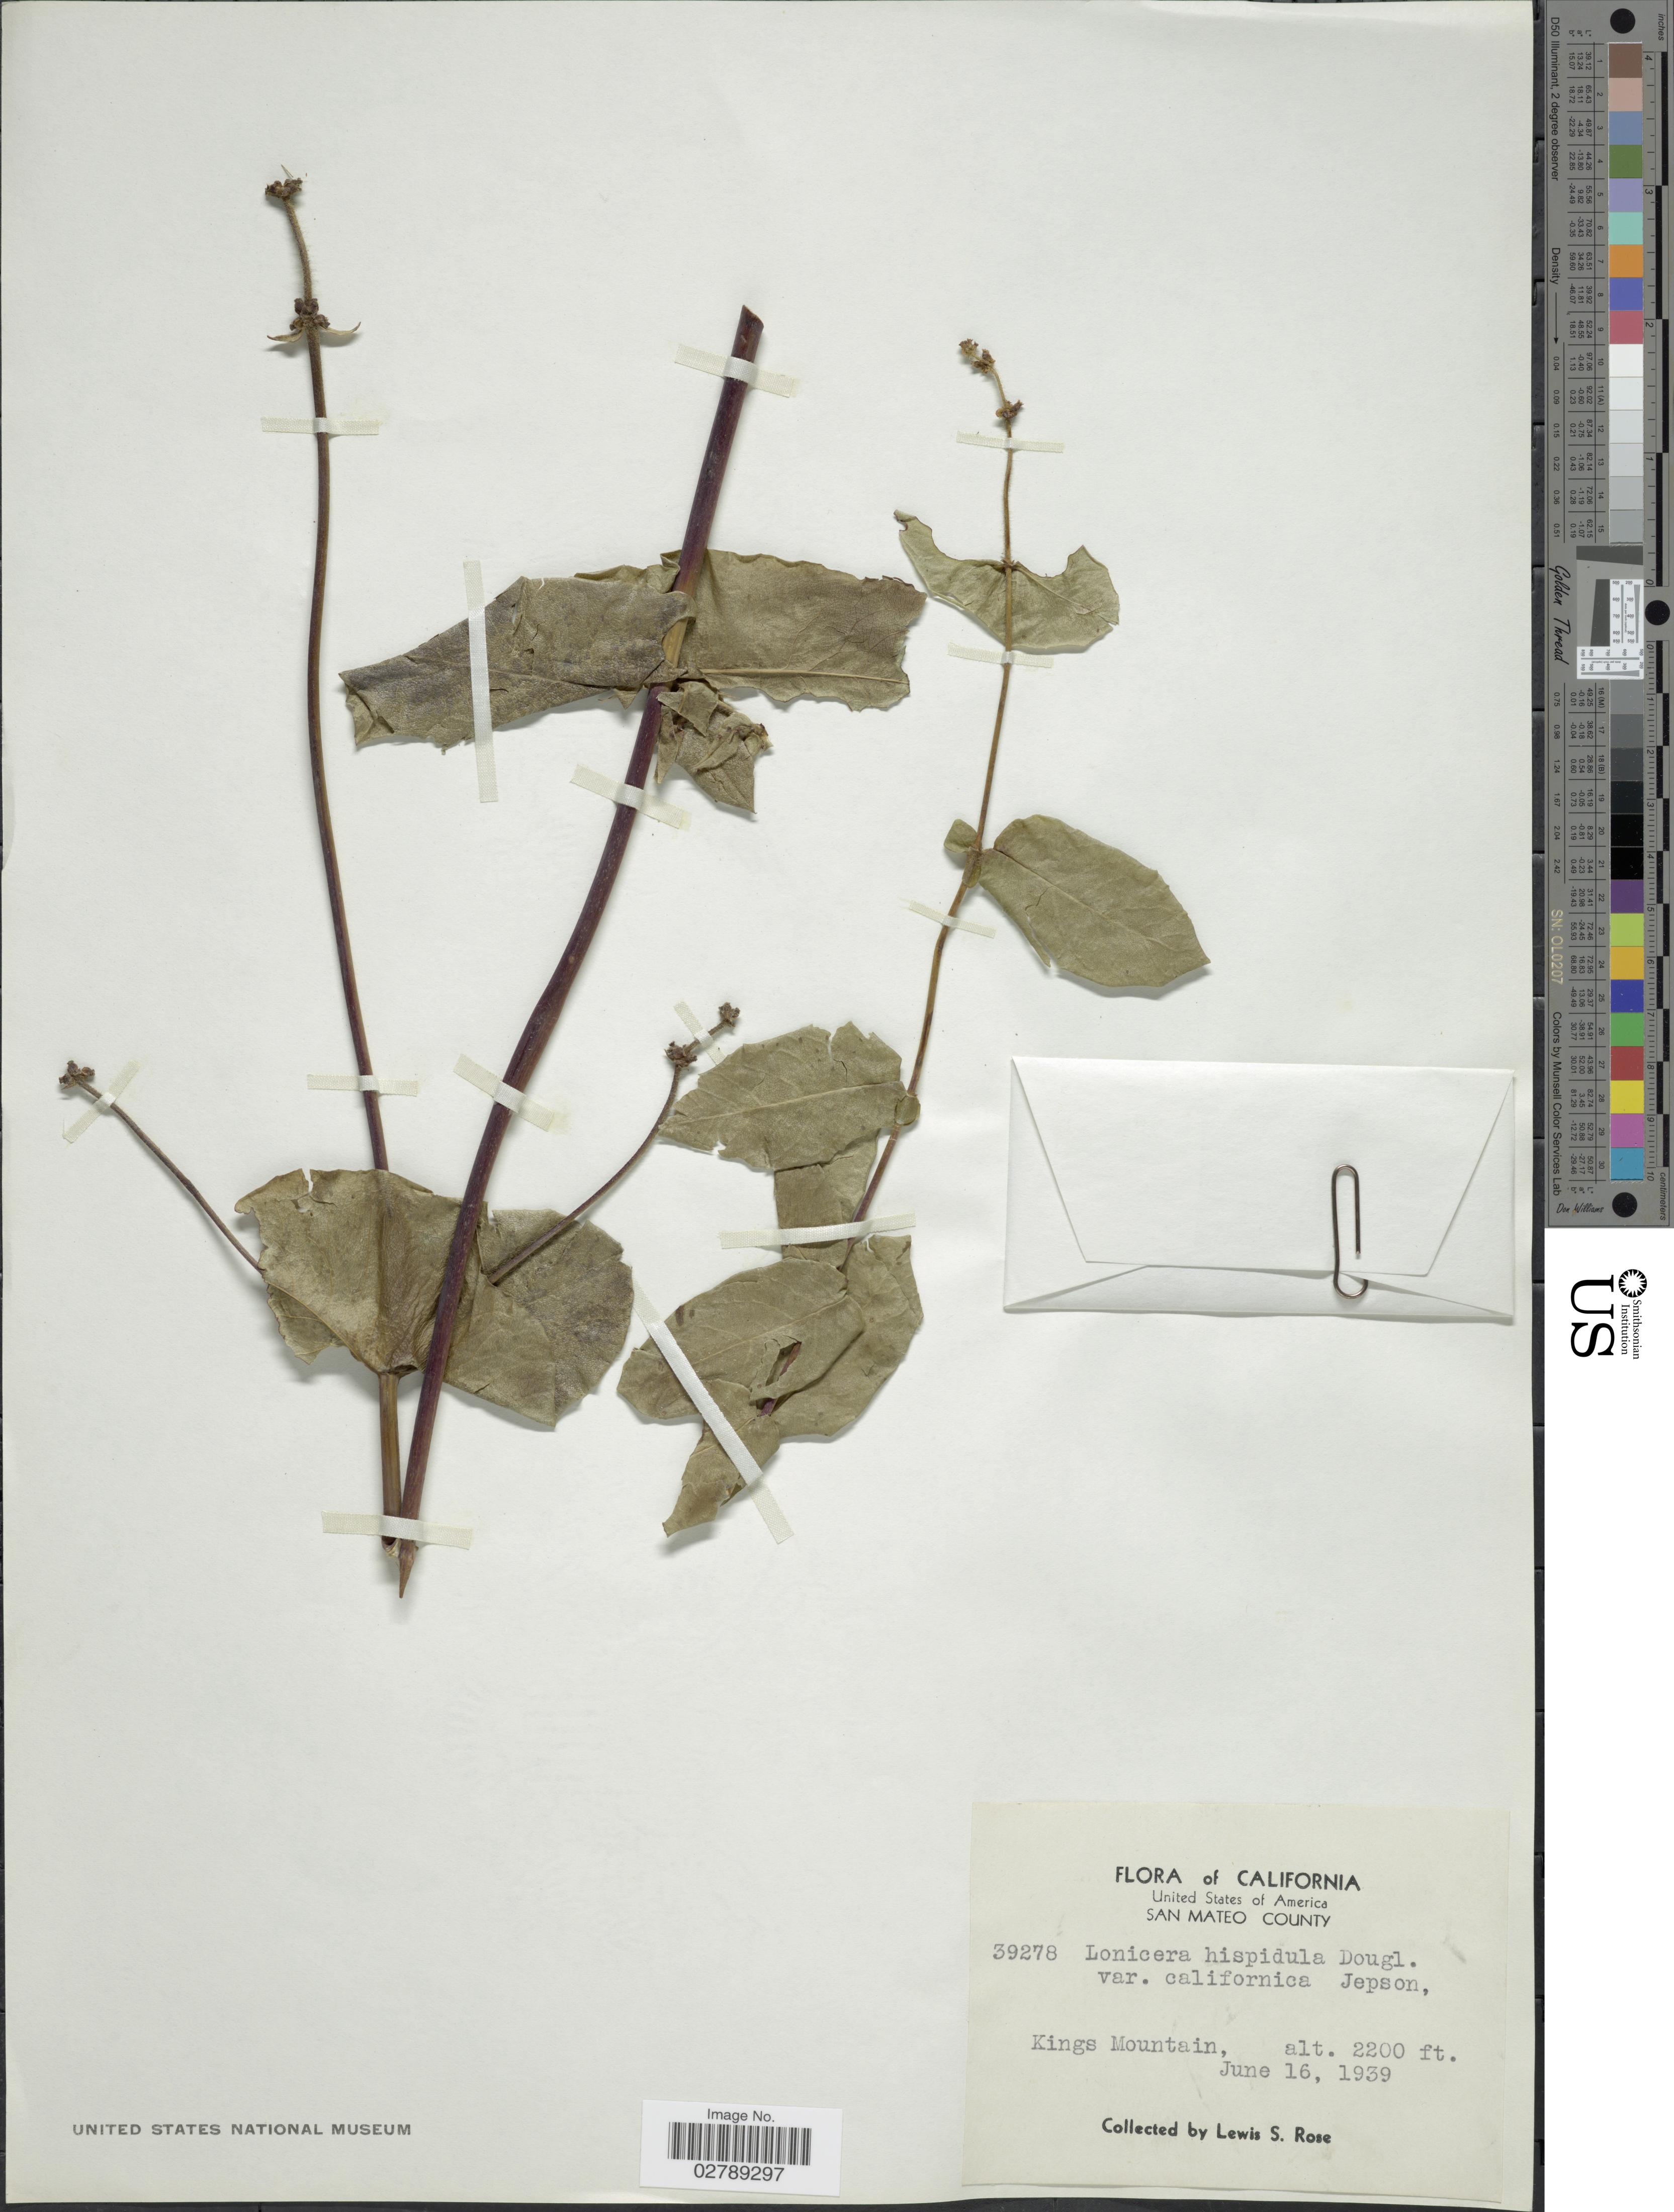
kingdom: Plantae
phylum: Tracheophyta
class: Magnoliopsida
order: Dipsacales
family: Caprifoliaceae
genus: Lonicera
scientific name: Lonicera hispidula var. californica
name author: Rehder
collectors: L. S. Rose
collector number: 39278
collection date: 1939-06-16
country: United States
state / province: California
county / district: San Mateo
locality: San Mateo County. Kings Mountain.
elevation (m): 671